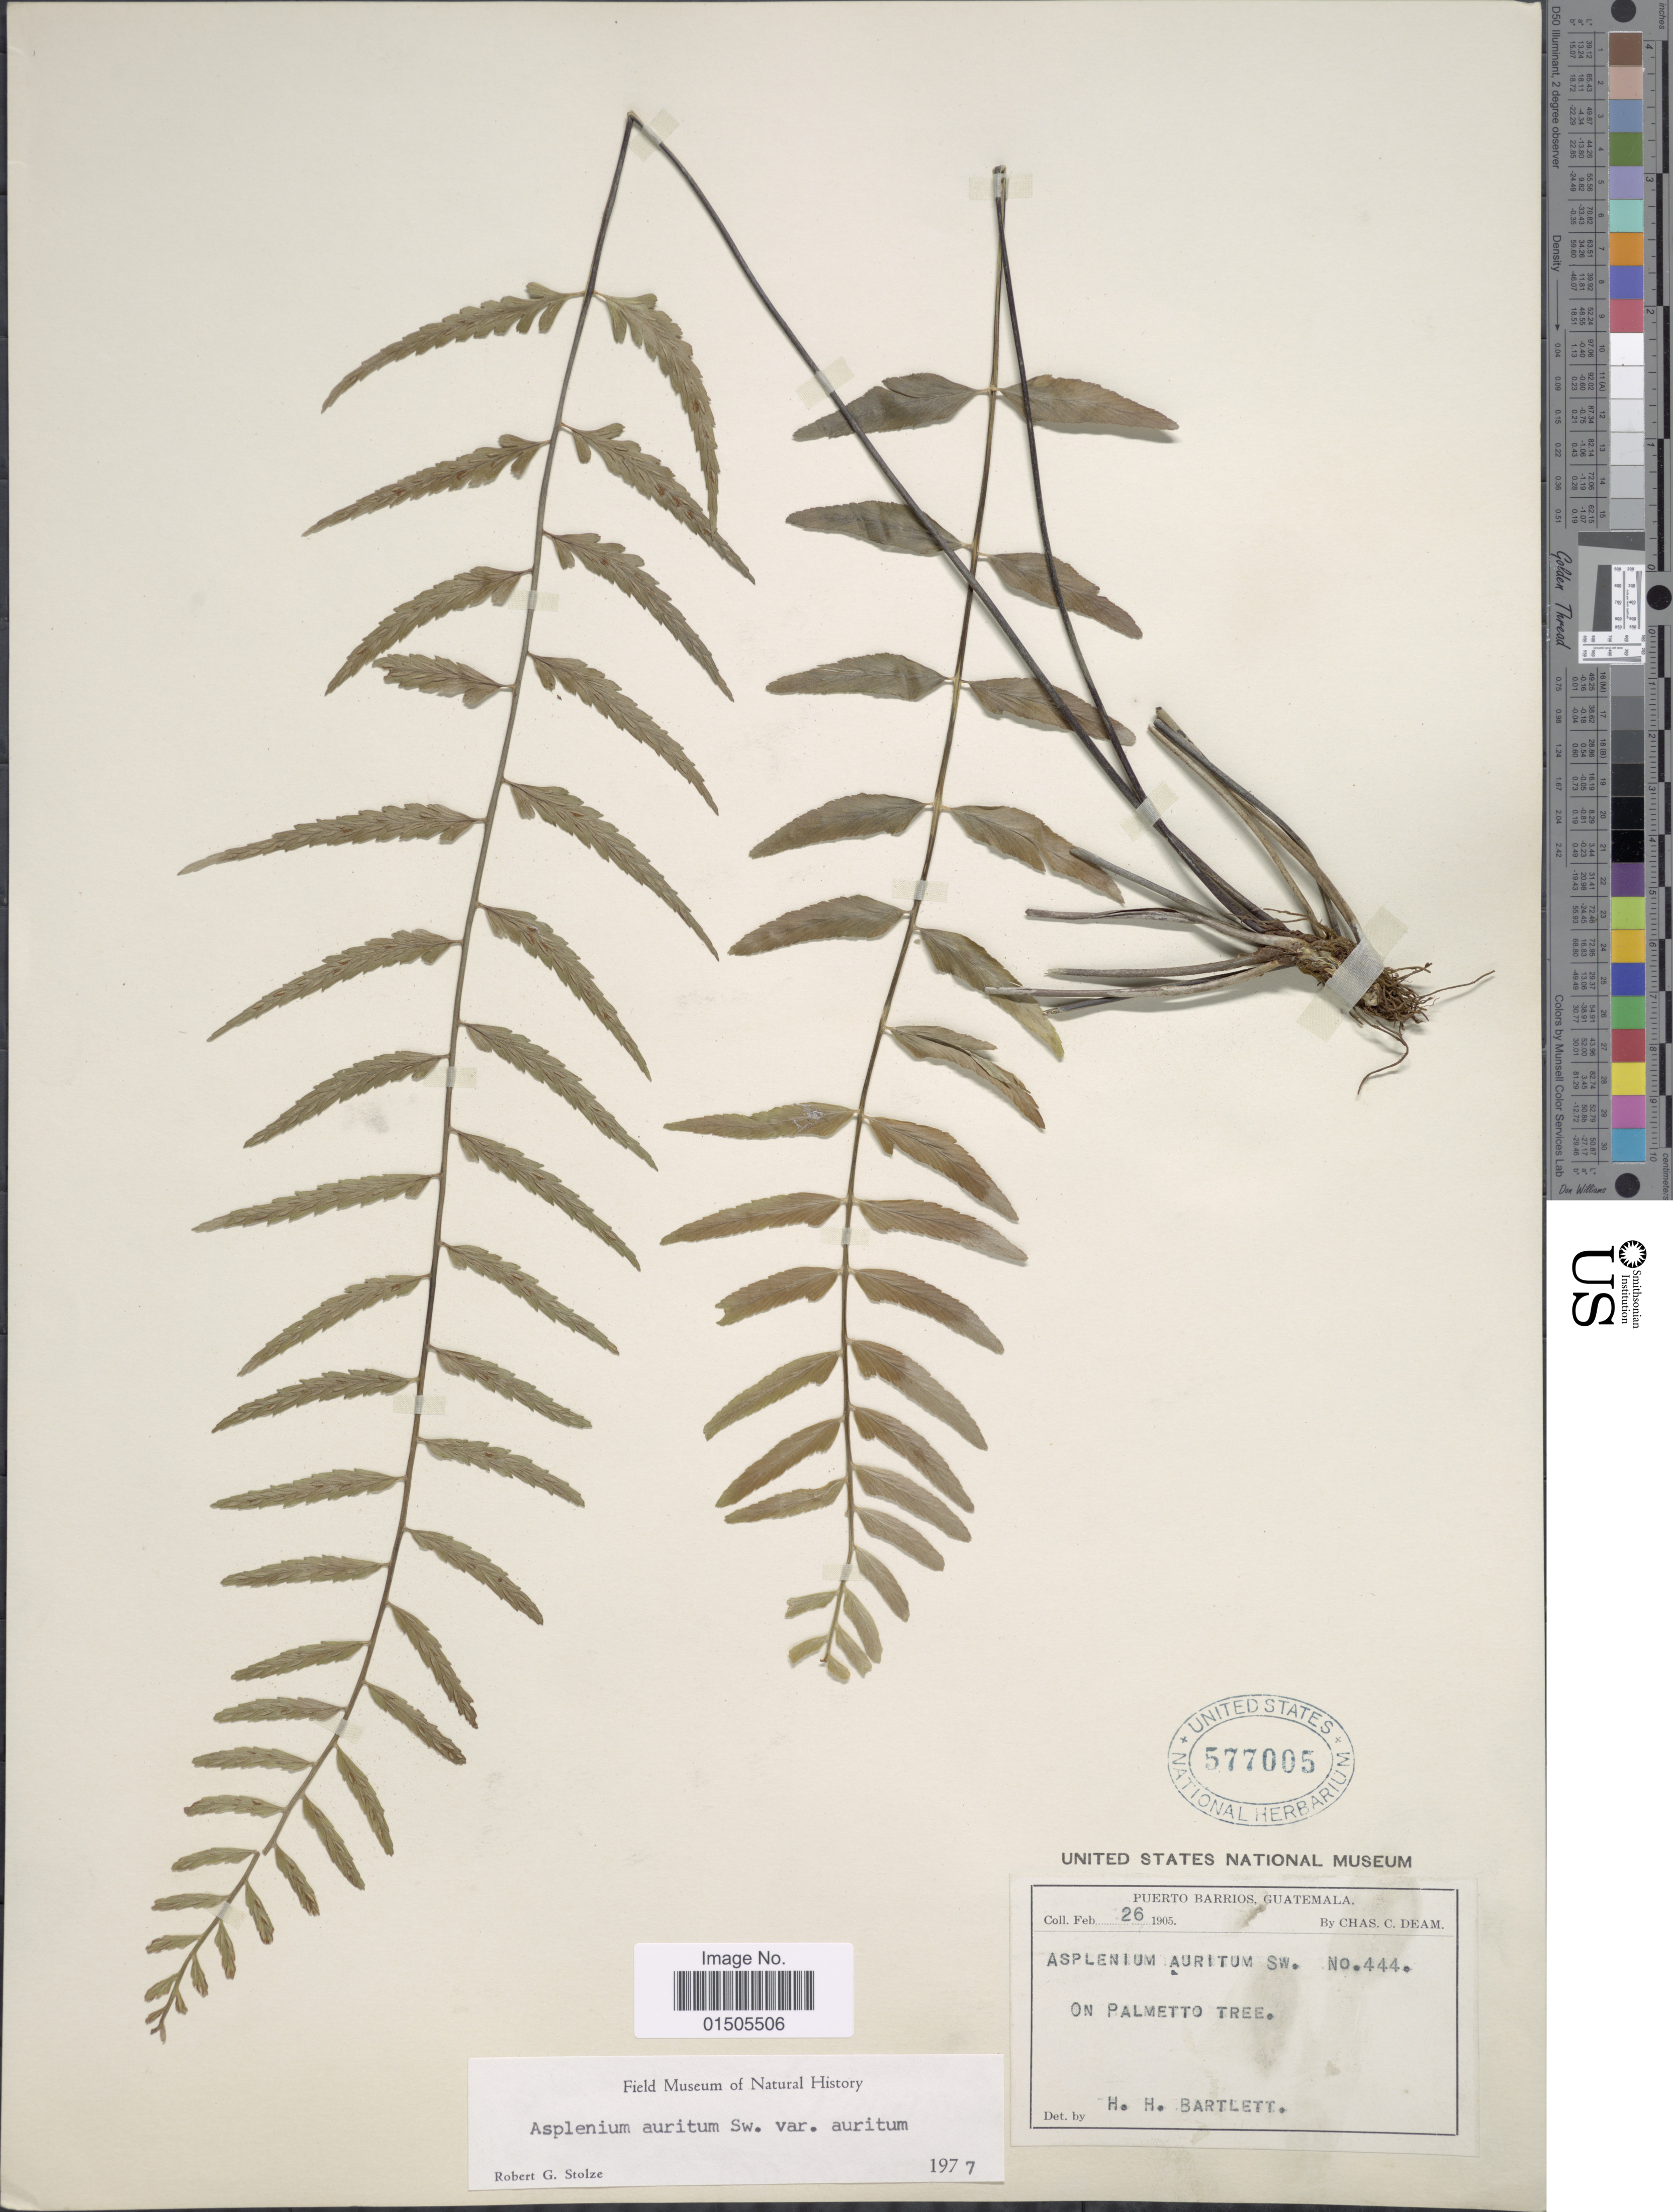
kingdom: Plantae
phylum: Tracheophyta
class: Polypodiopsida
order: Polypodiales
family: Aspleniaceae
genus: Asplenium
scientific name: Asplenium auritum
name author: Sw.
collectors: C. C. Deam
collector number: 444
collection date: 1905-02-26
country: Guatemala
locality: Puerto Barrios, On Palmetto Tree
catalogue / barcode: US 577005